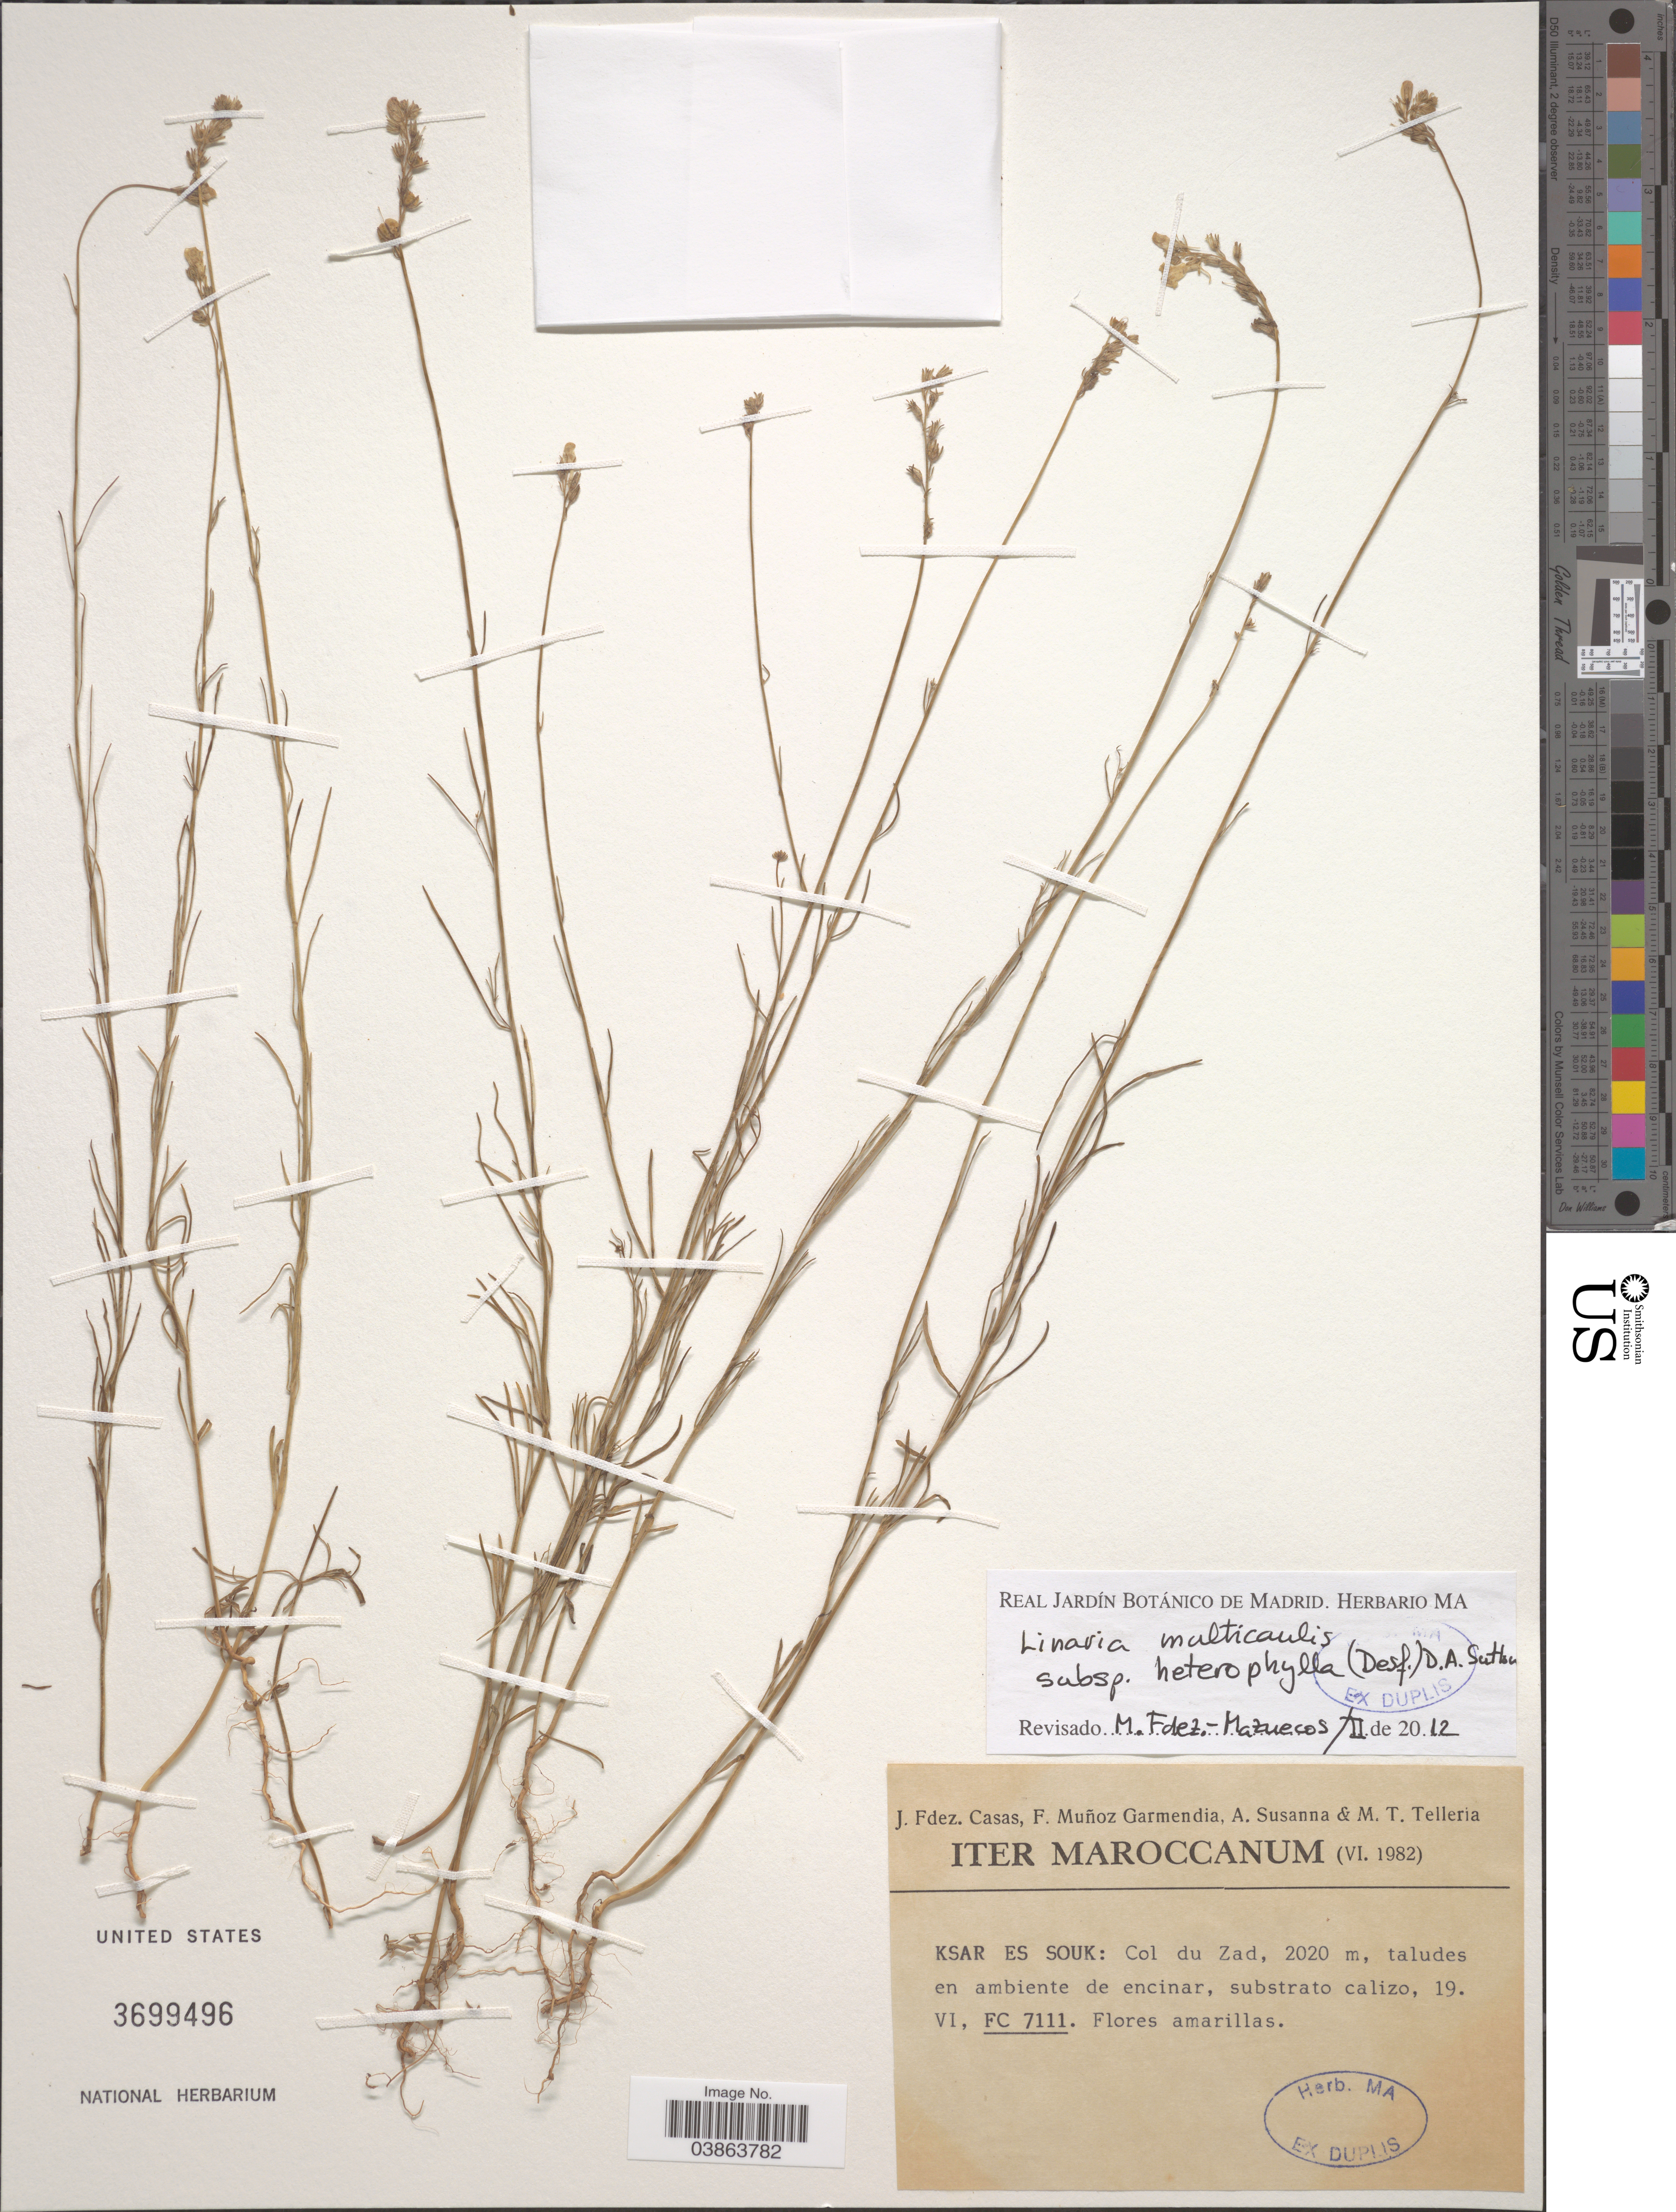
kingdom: Plantae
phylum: Tracheophyta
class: Magnoliopsida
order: Lamiales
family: Plantaginaceae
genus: Linaria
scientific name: Linaria multicaulis subsp. heterophylla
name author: (Desf.) D.A. Sutton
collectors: J. Casas, F. Muñoz Garmendia, A. Susanna & M. Telleria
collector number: FC 7111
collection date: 1982-06-19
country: Morocco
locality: Ksar Es Souk: Col du Zad.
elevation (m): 2020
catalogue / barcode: US 3699496